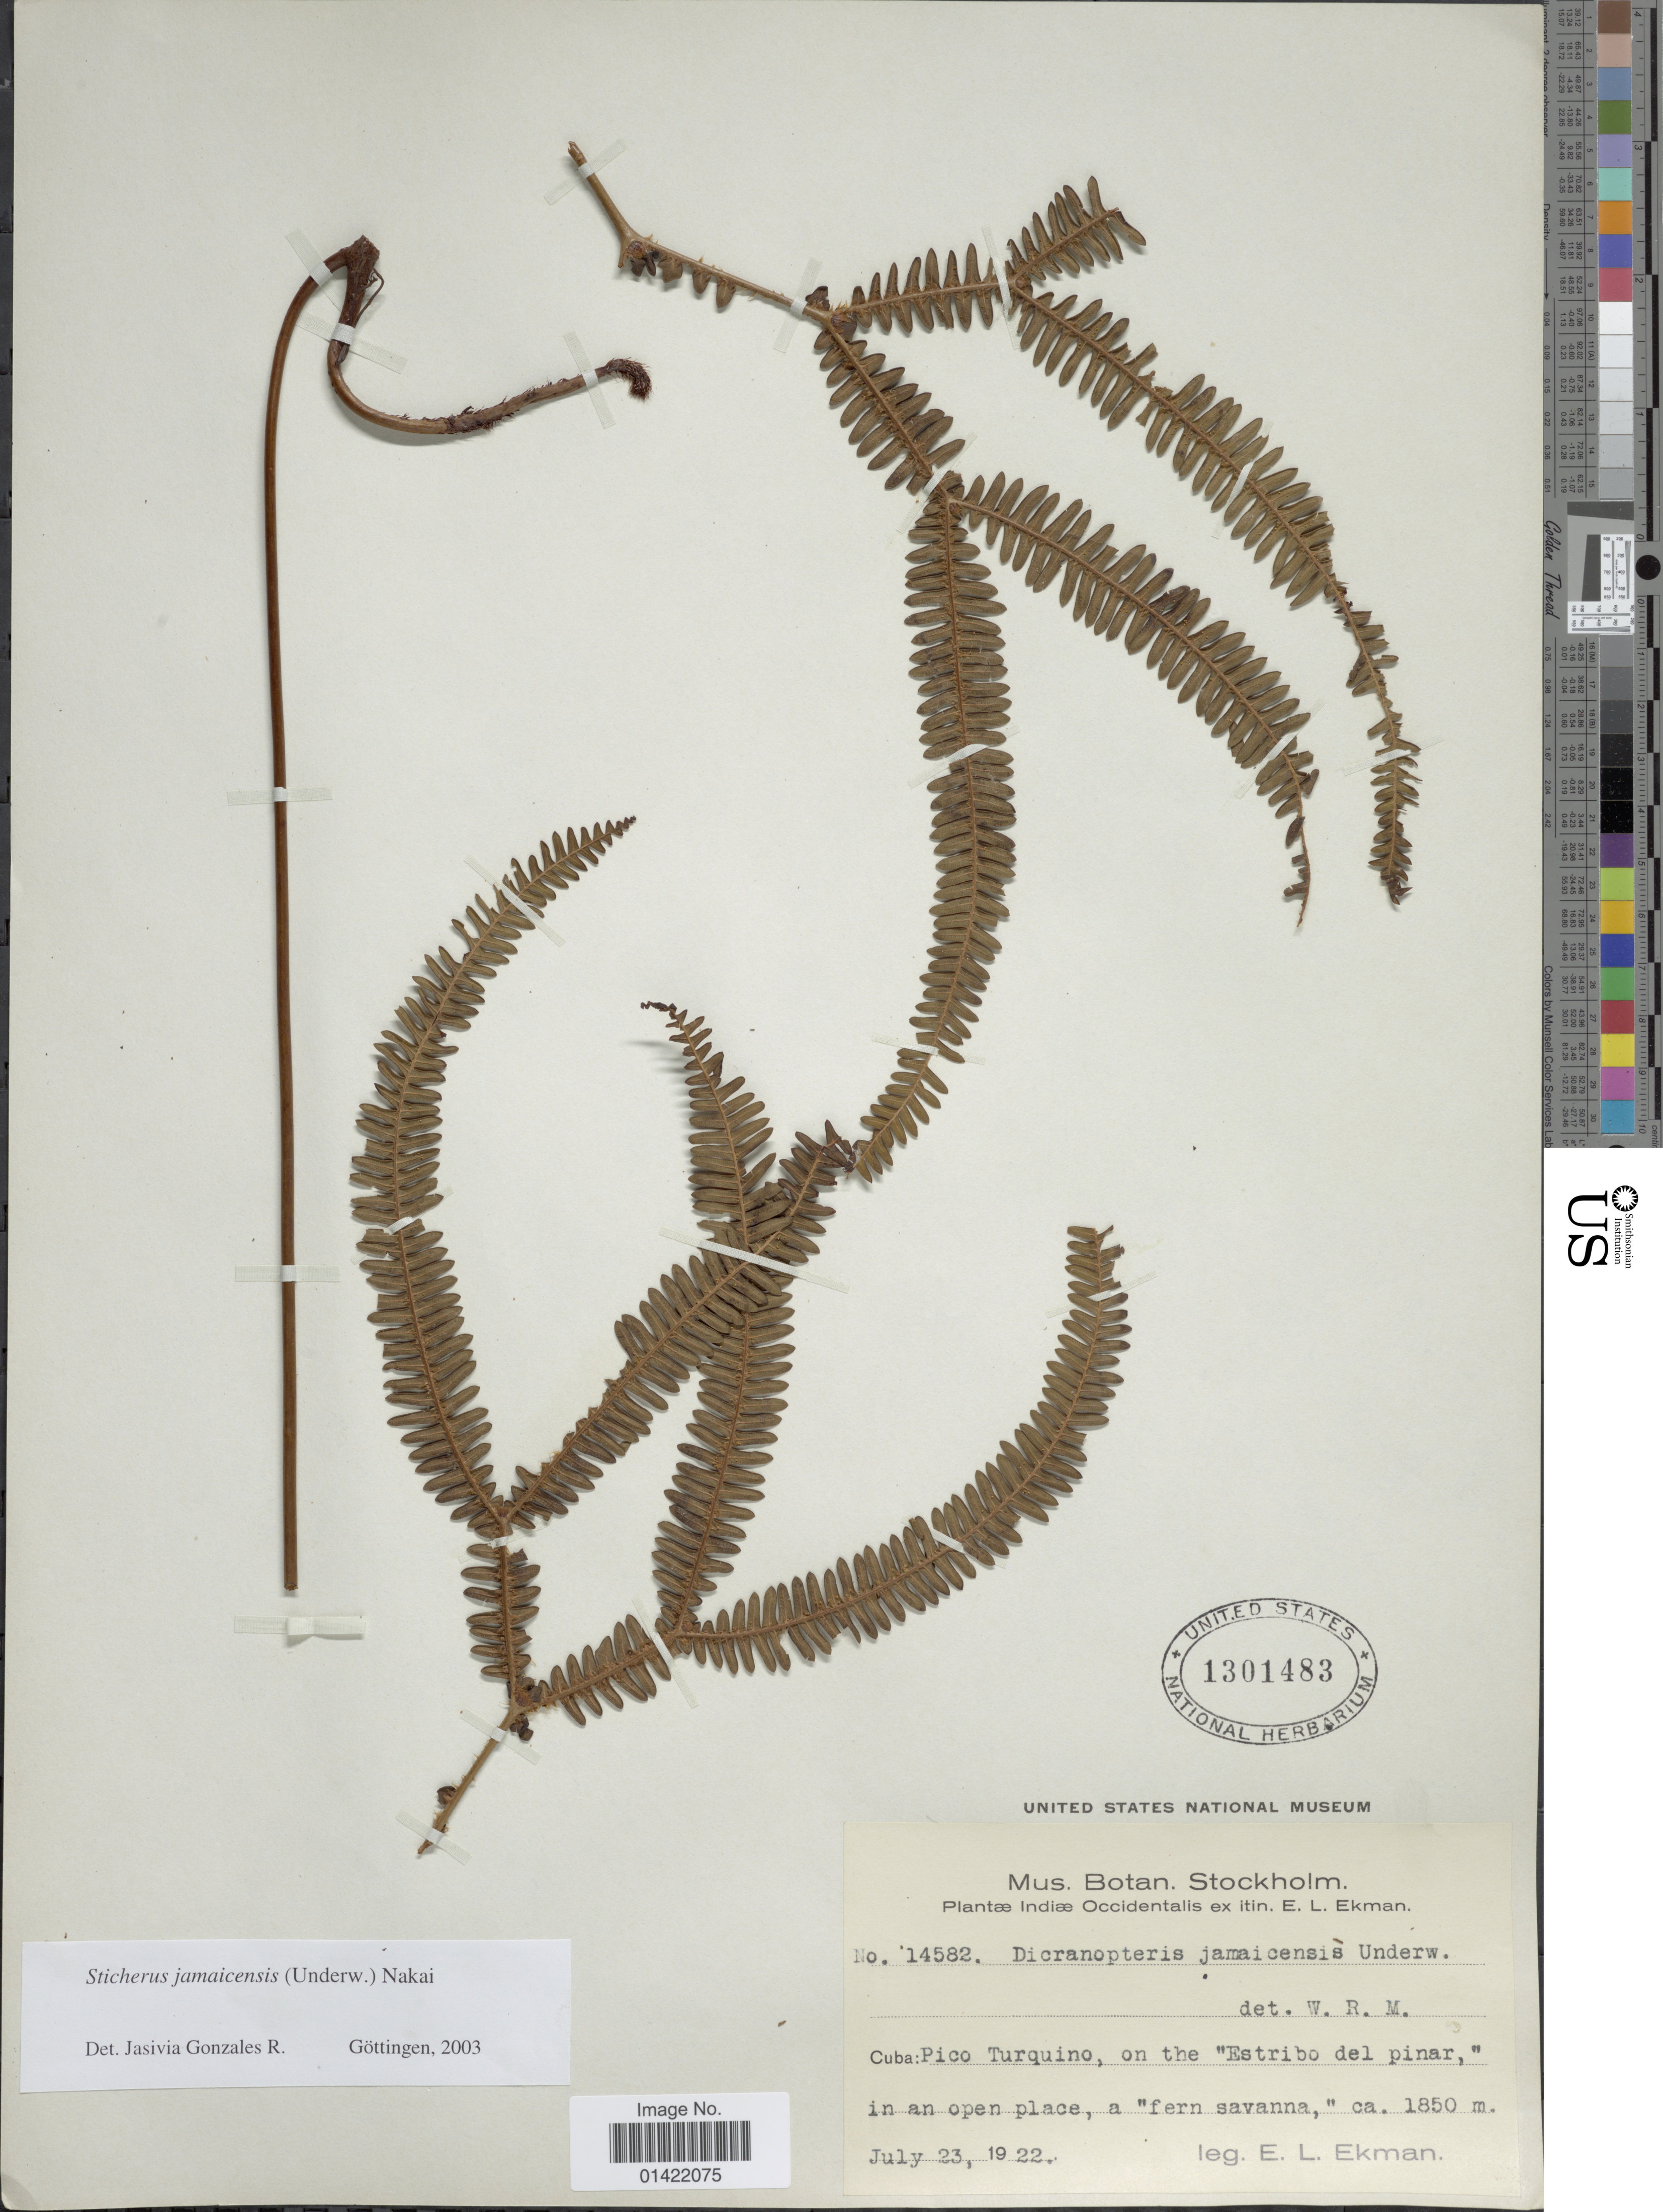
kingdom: Plantae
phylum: Tracheophyta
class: Polypodiopsida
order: Gleicheniales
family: Gleicheniaceae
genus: Sticherus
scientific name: Sticherus jamaicensis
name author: (Underw.) Nakai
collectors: E. L. Ekman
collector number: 14582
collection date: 1922-07-23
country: Cuba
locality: Pico Turquino, on the 'Estribo del pinar,' in an open place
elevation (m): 1850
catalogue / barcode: US 1301483